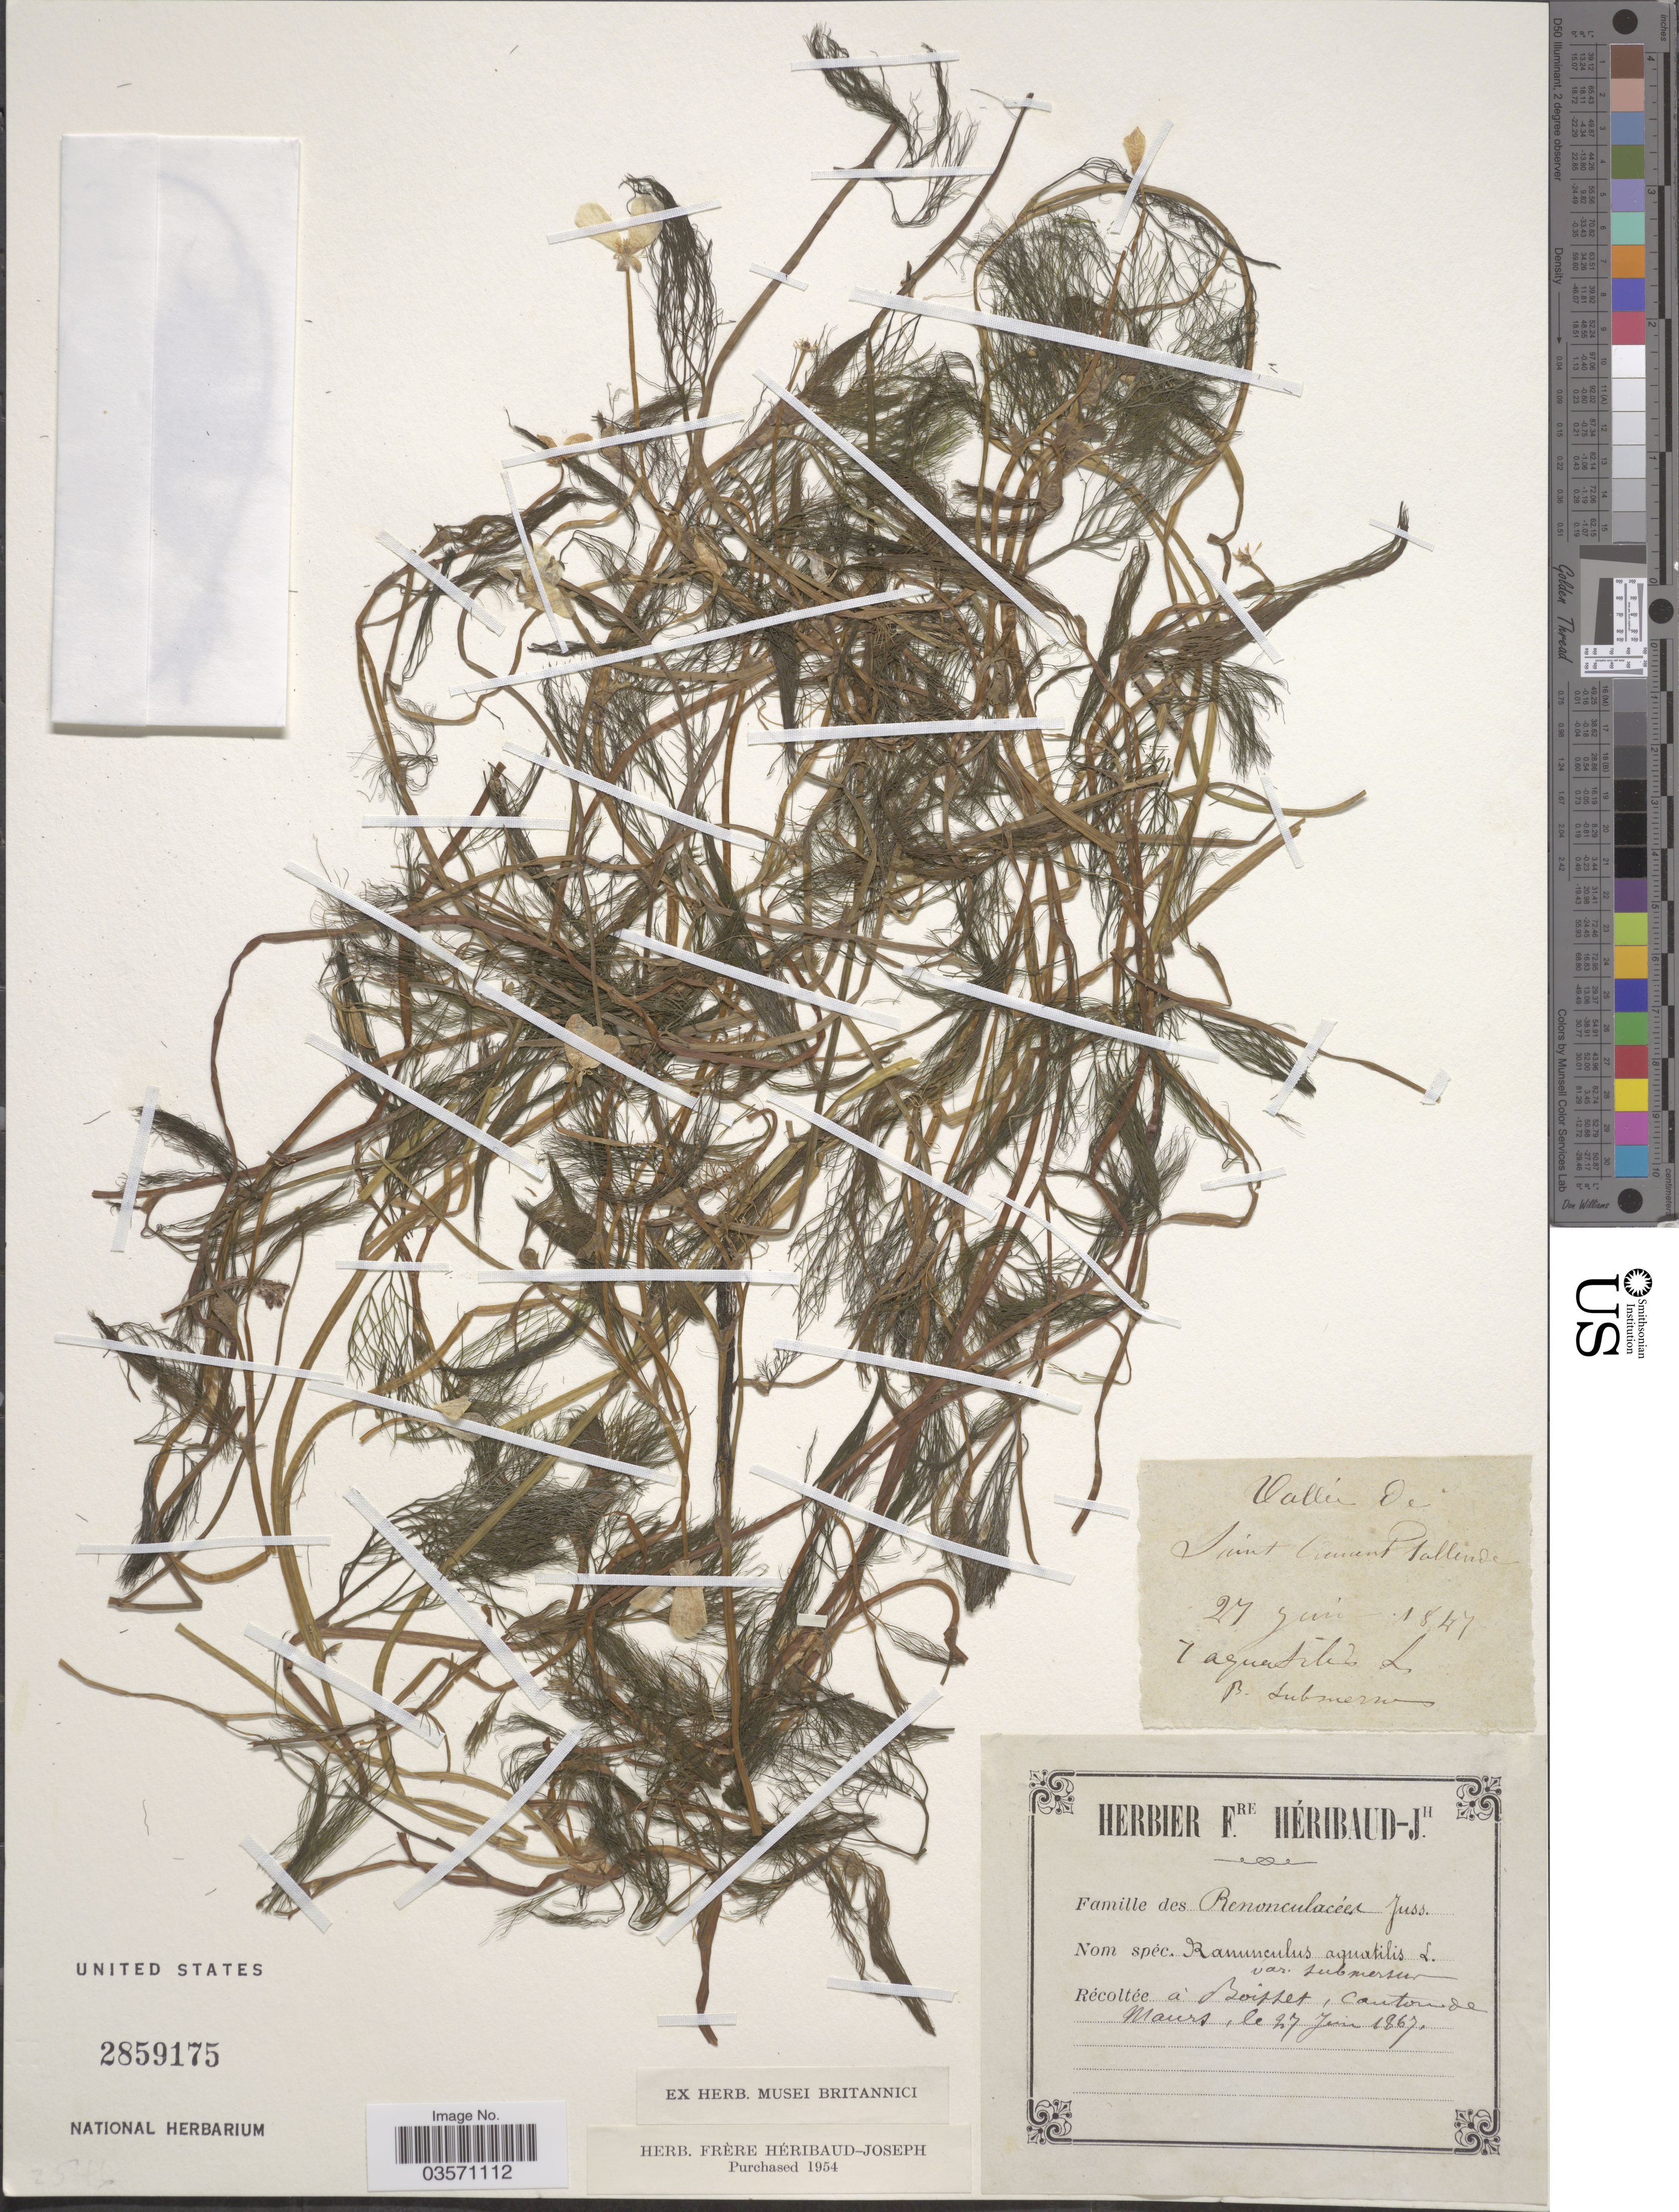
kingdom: Plantae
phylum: Tracheophyta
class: Magnoliopsida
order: Ranunculales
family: Ranunculaceae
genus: Ranunculus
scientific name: Ranunculus aquatilis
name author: L.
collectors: Ex herb. Heribaud-Joseph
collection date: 1847-06-27/1867-06-28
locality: Vallée de Saint Cement [interpreted]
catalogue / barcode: US 2859175